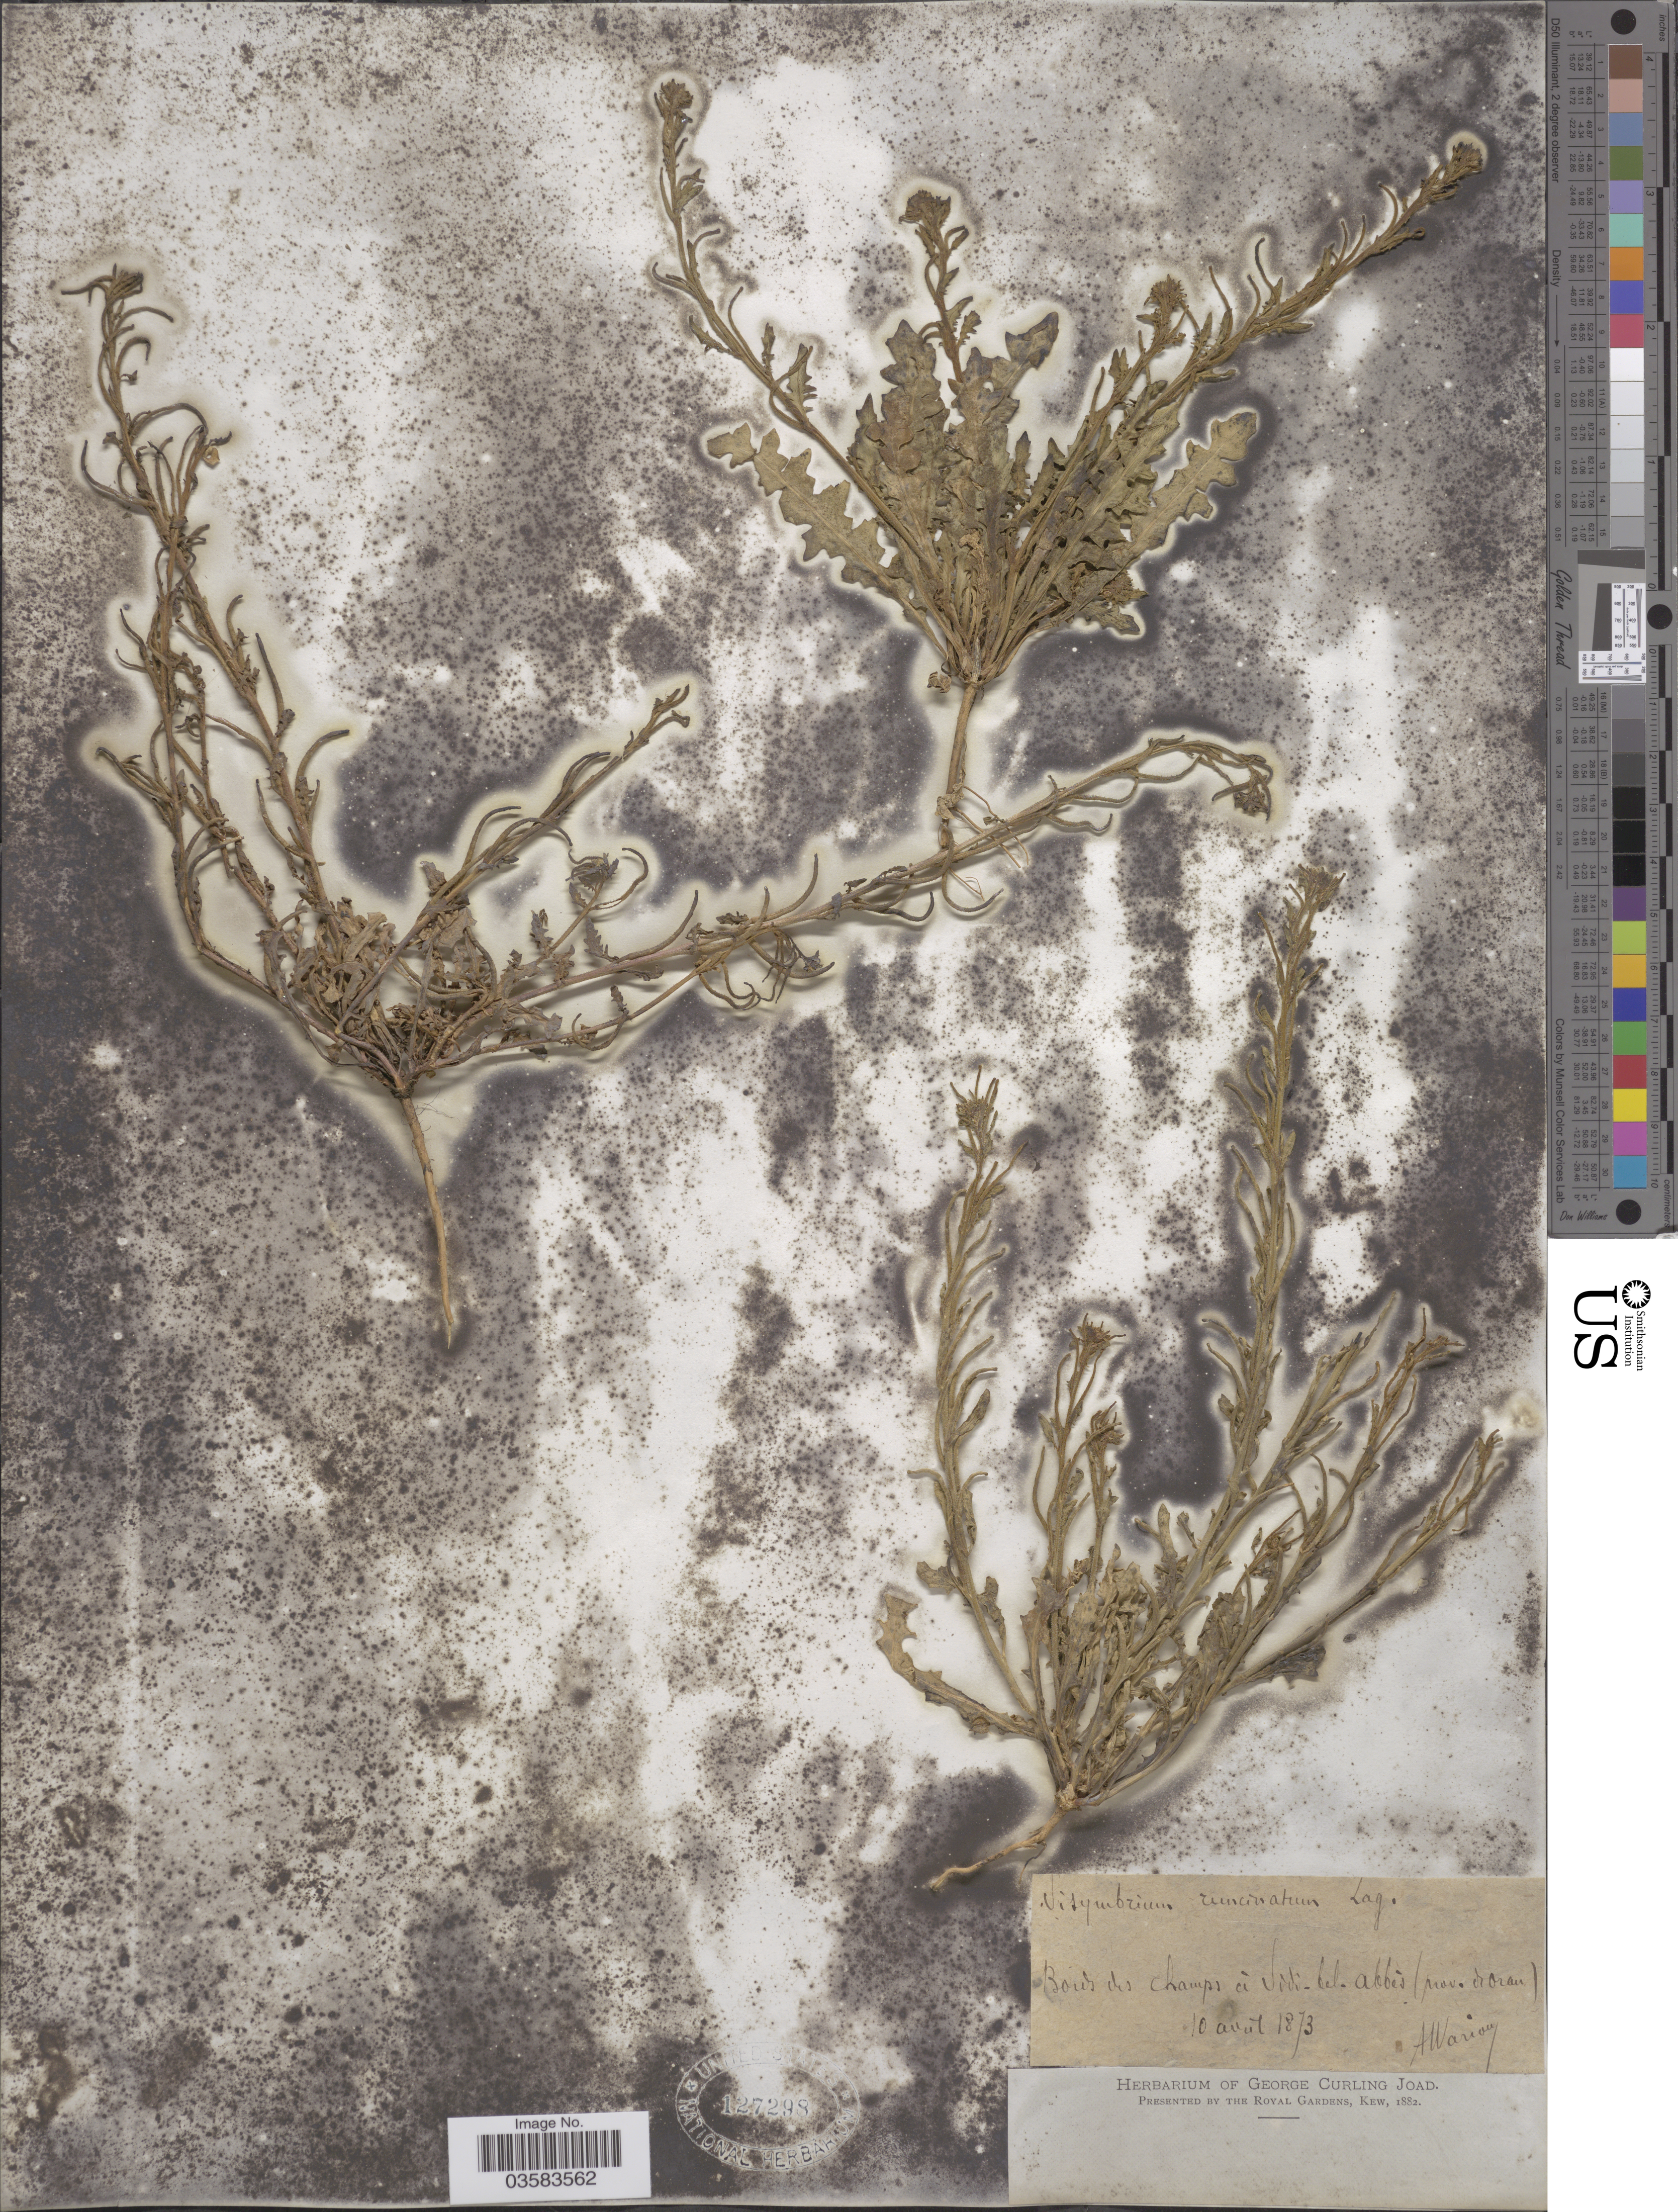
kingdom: Plantae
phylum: Tracheophyta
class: Magnoliopsida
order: Brassicales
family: Brassicaceae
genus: Sisymbrium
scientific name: Sisymbrium runcinatum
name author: Lag. ex DC.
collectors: A. Warion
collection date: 1873-08-10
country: Algeria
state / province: Oran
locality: Bords des champs à Sidi-bel-Abbès.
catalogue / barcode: US 127298